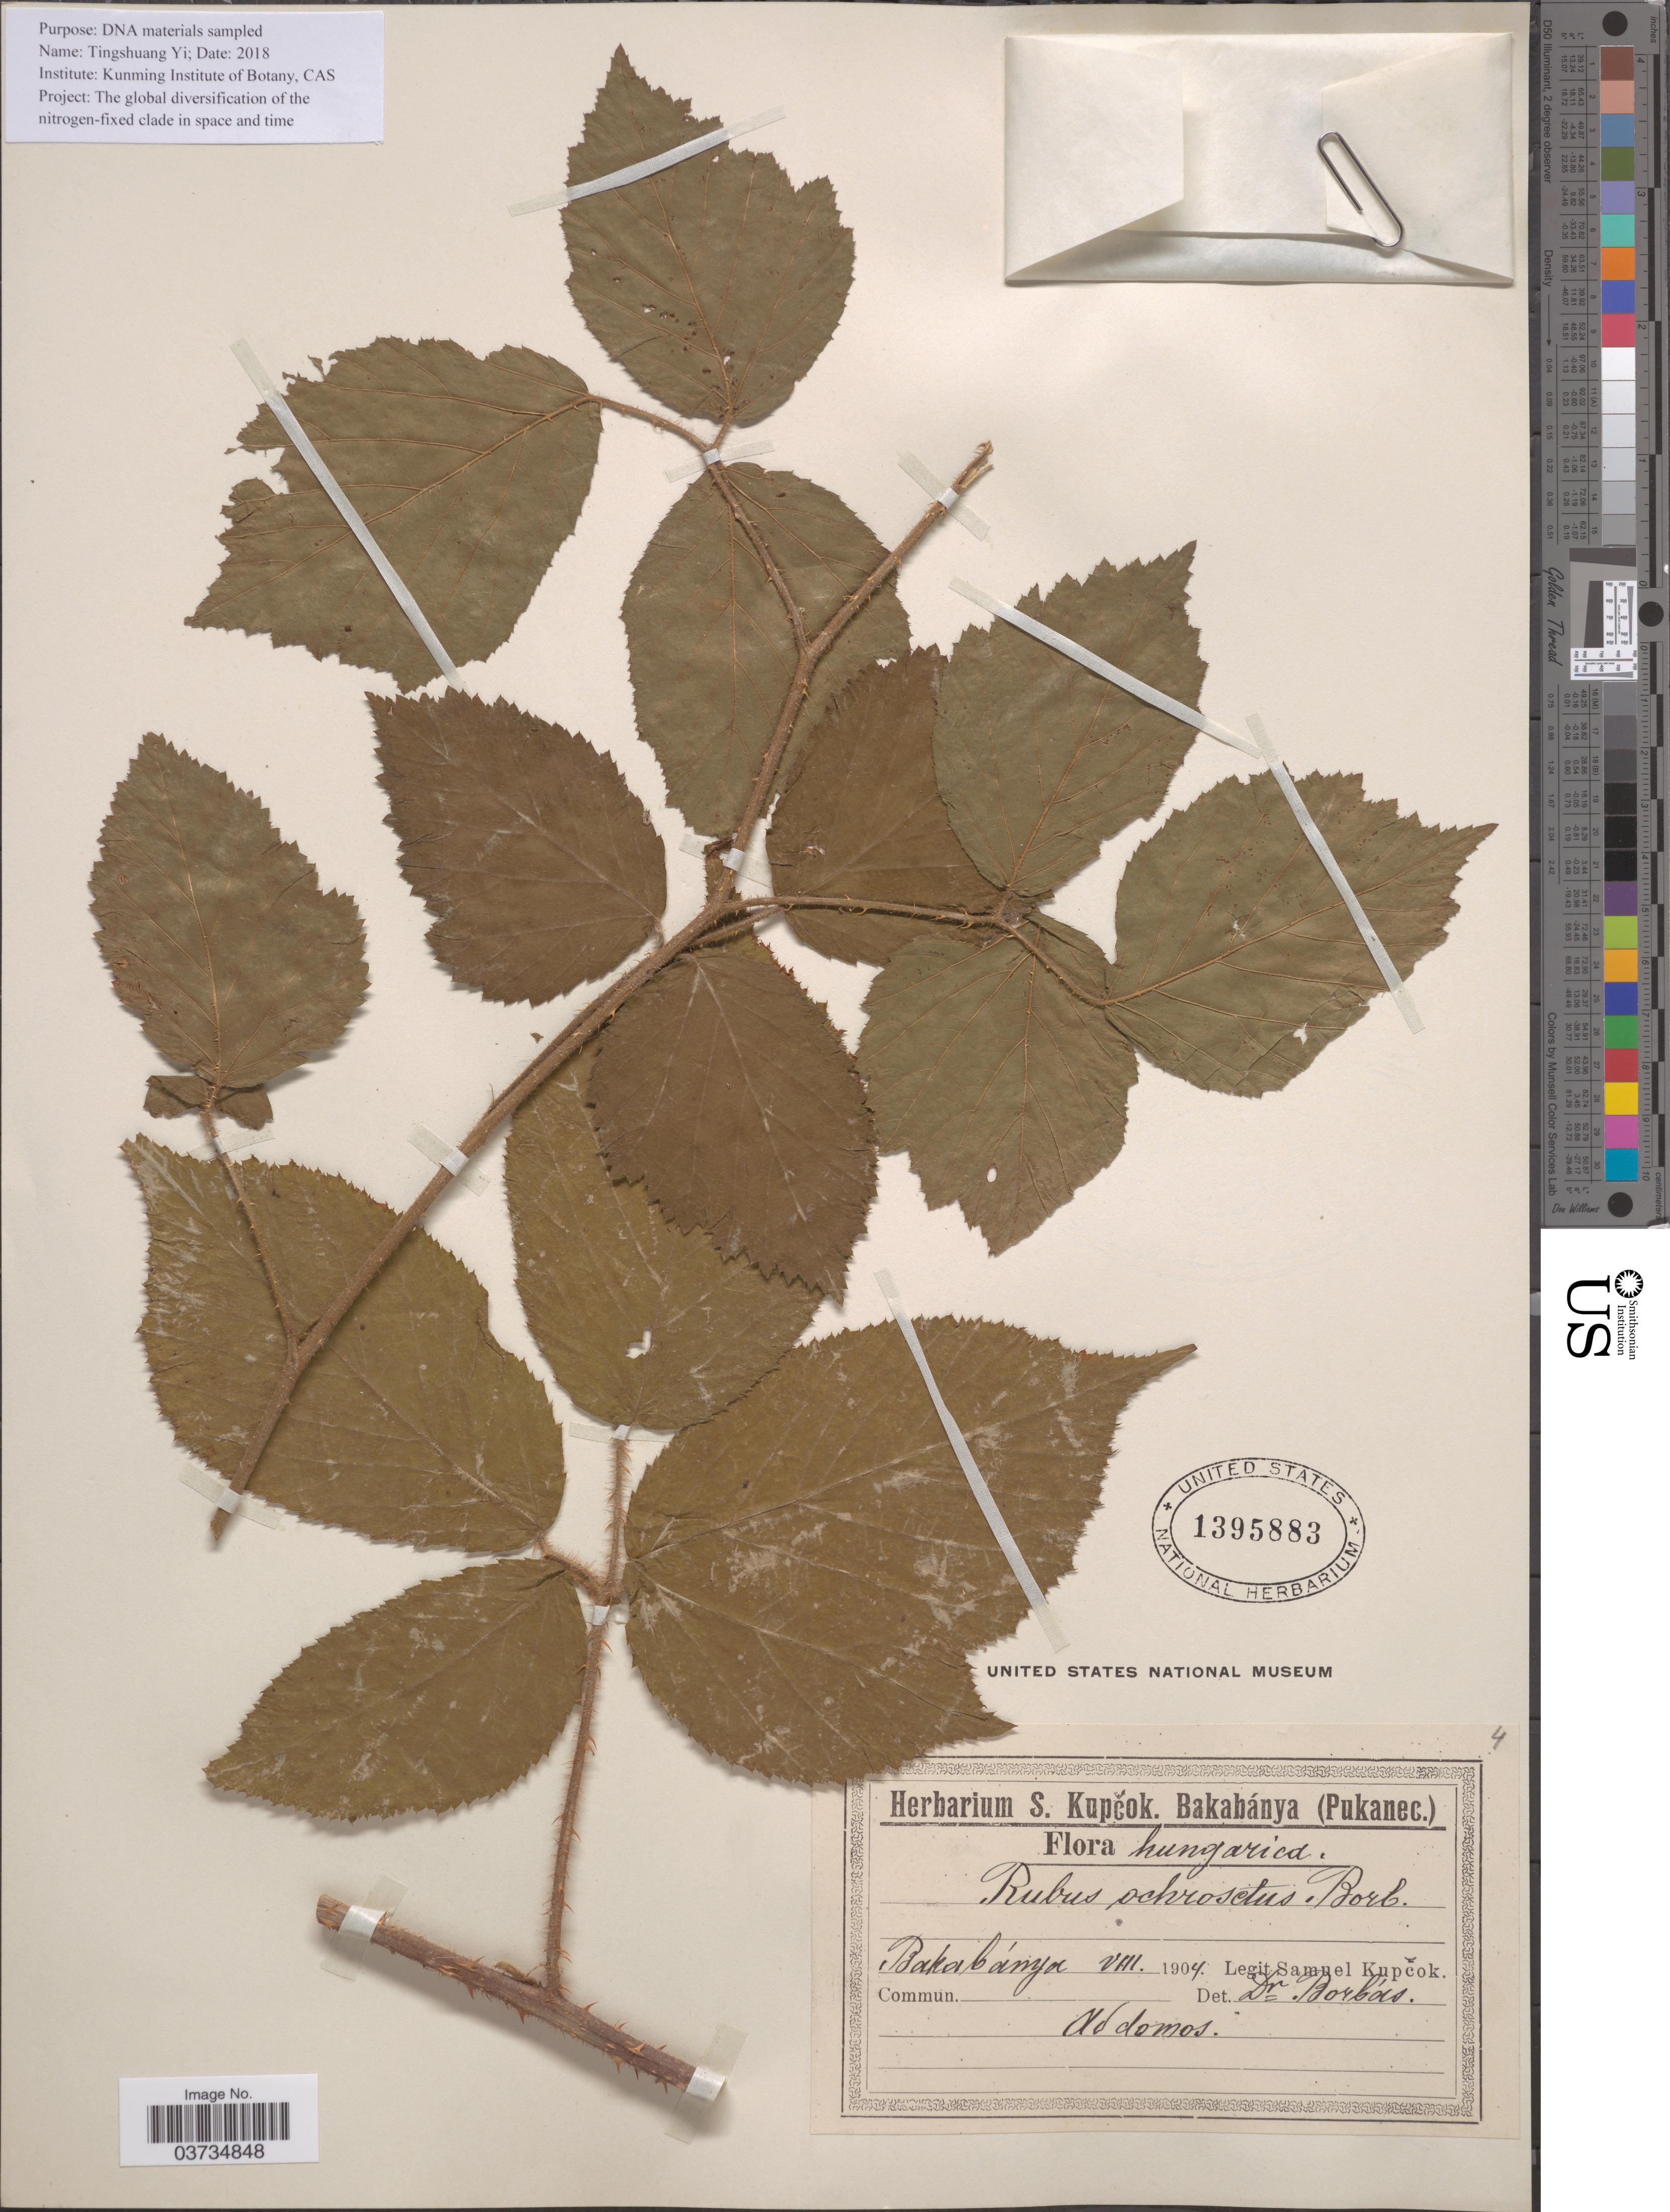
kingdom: Plantae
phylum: Tracheophyta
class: Magnoliopsida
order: Rosales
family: Rosaceae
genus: Rubus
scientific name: Rubus ochrosetus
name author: Borbás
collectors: S. Kupcok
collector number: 4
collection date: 1904-08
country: Hungary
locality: Bakabánya.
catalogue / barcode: US 1395883